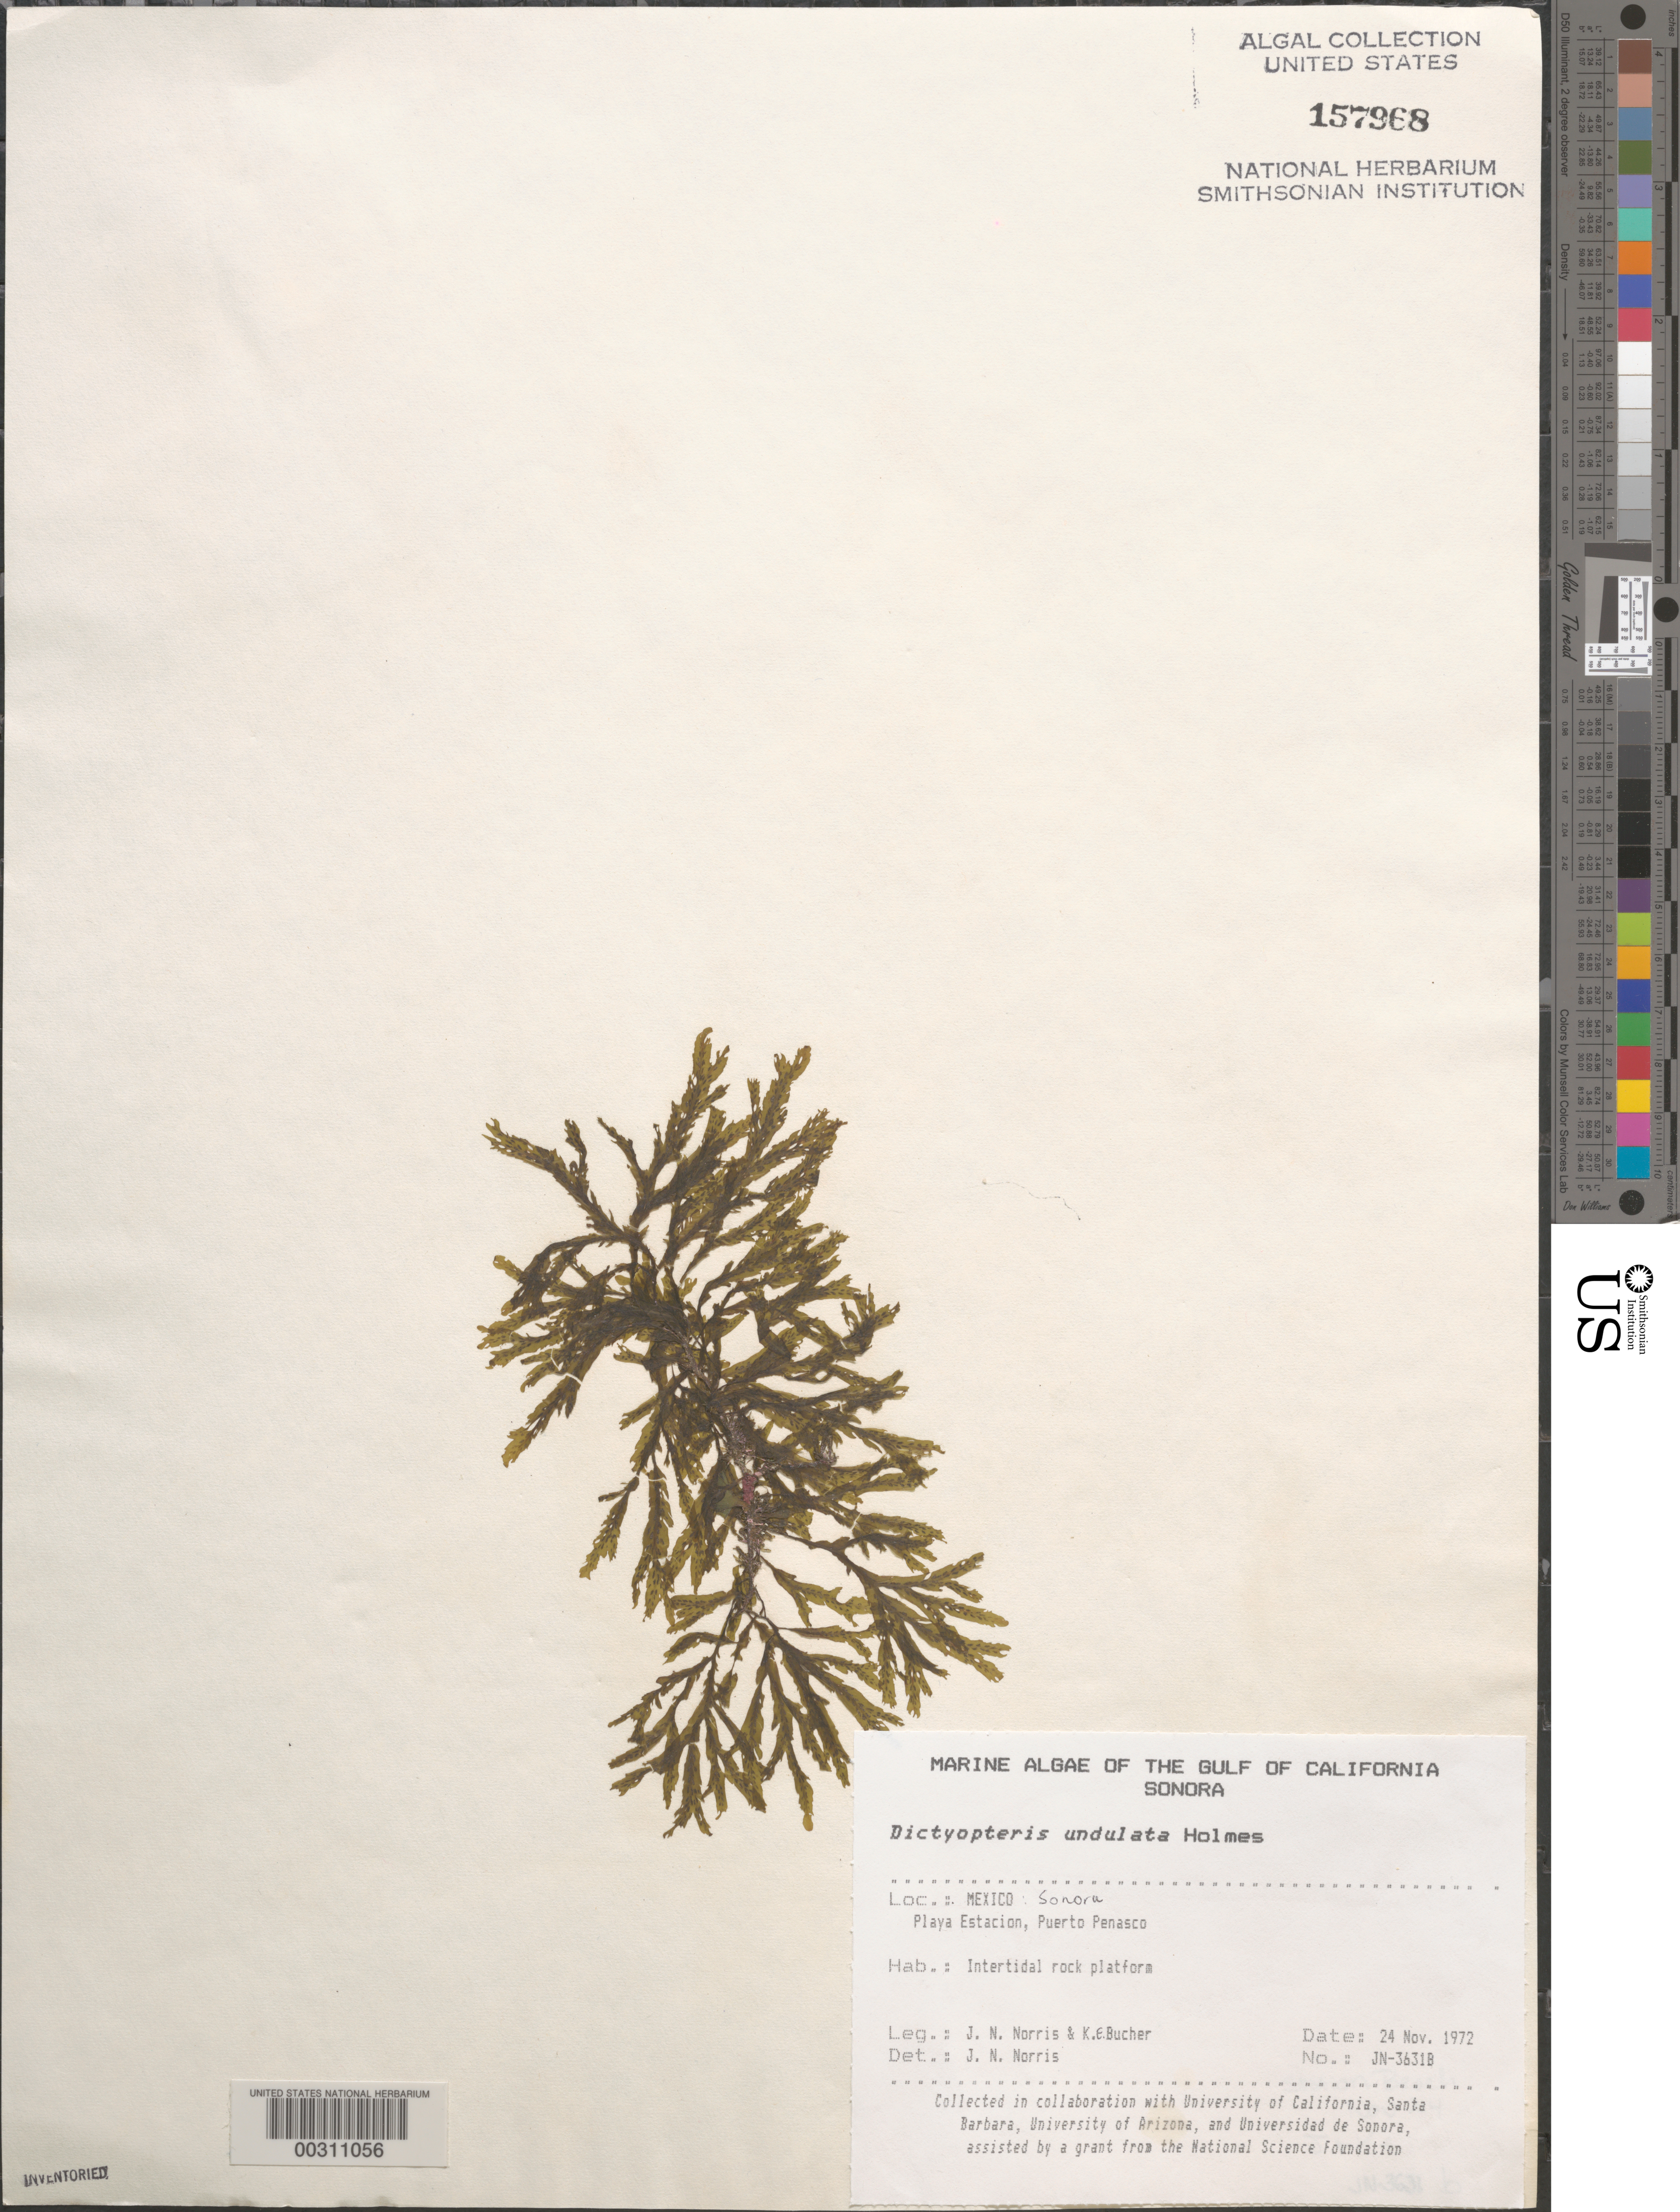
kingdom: Chromista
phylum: Ochrophyta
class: Phaeophyceae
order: Dictyotales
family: Dictyotaceae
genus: Dictyopteris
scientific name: Dictyopteris undulata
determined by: Norris, James N.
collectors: J. N. Norris & K. E. Bucher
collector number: JN-3631b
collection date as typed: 24 Nov 1972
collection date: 1972-11-24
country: Mexico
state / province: Sonora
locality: Playa Estacion, Puerto Penasco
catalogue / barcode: US 157968